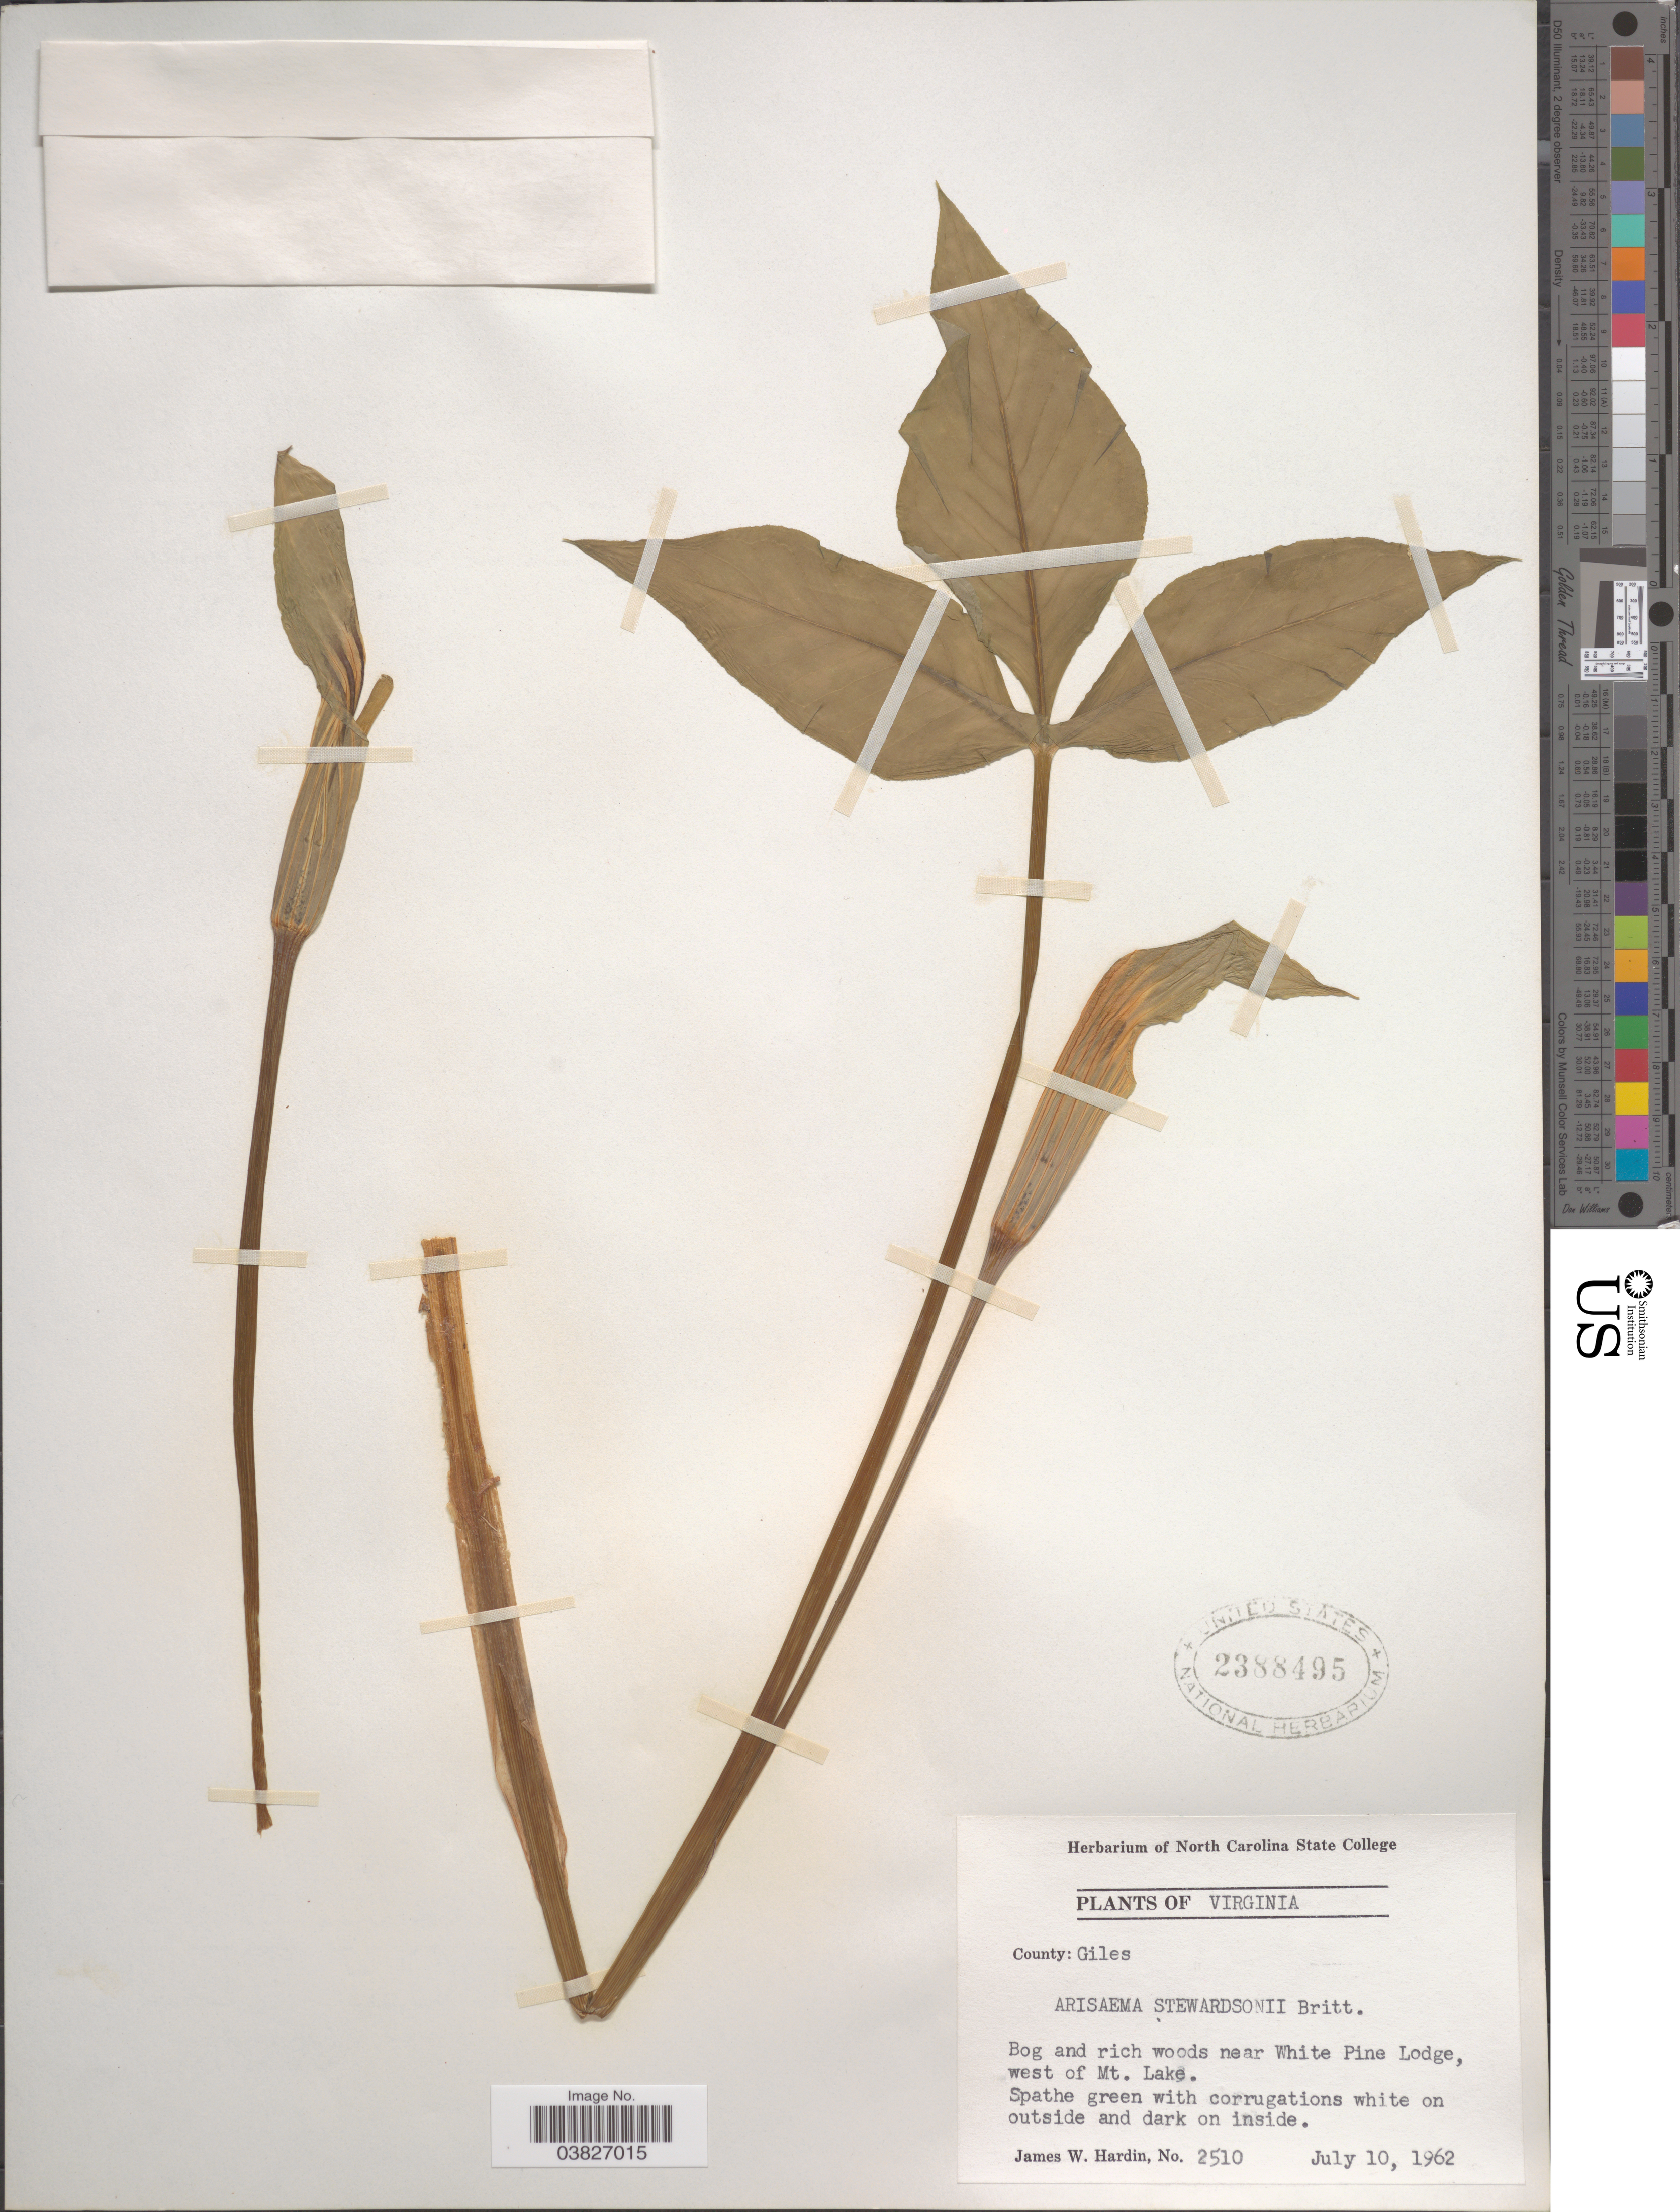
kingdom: Plantae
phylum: Tracheophyta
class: Liliopsida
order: Alismatales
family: Araceae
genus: Arisaema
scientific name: Arisaema stewardsonii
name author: Britton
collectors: J. W. Hardin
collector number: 2510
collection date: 1962-07-10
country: United States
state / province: Virginia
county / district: Giles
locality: Bog and rich woods near White Pine Lodge, W of Mt. Lake.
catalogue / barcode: US 2388495